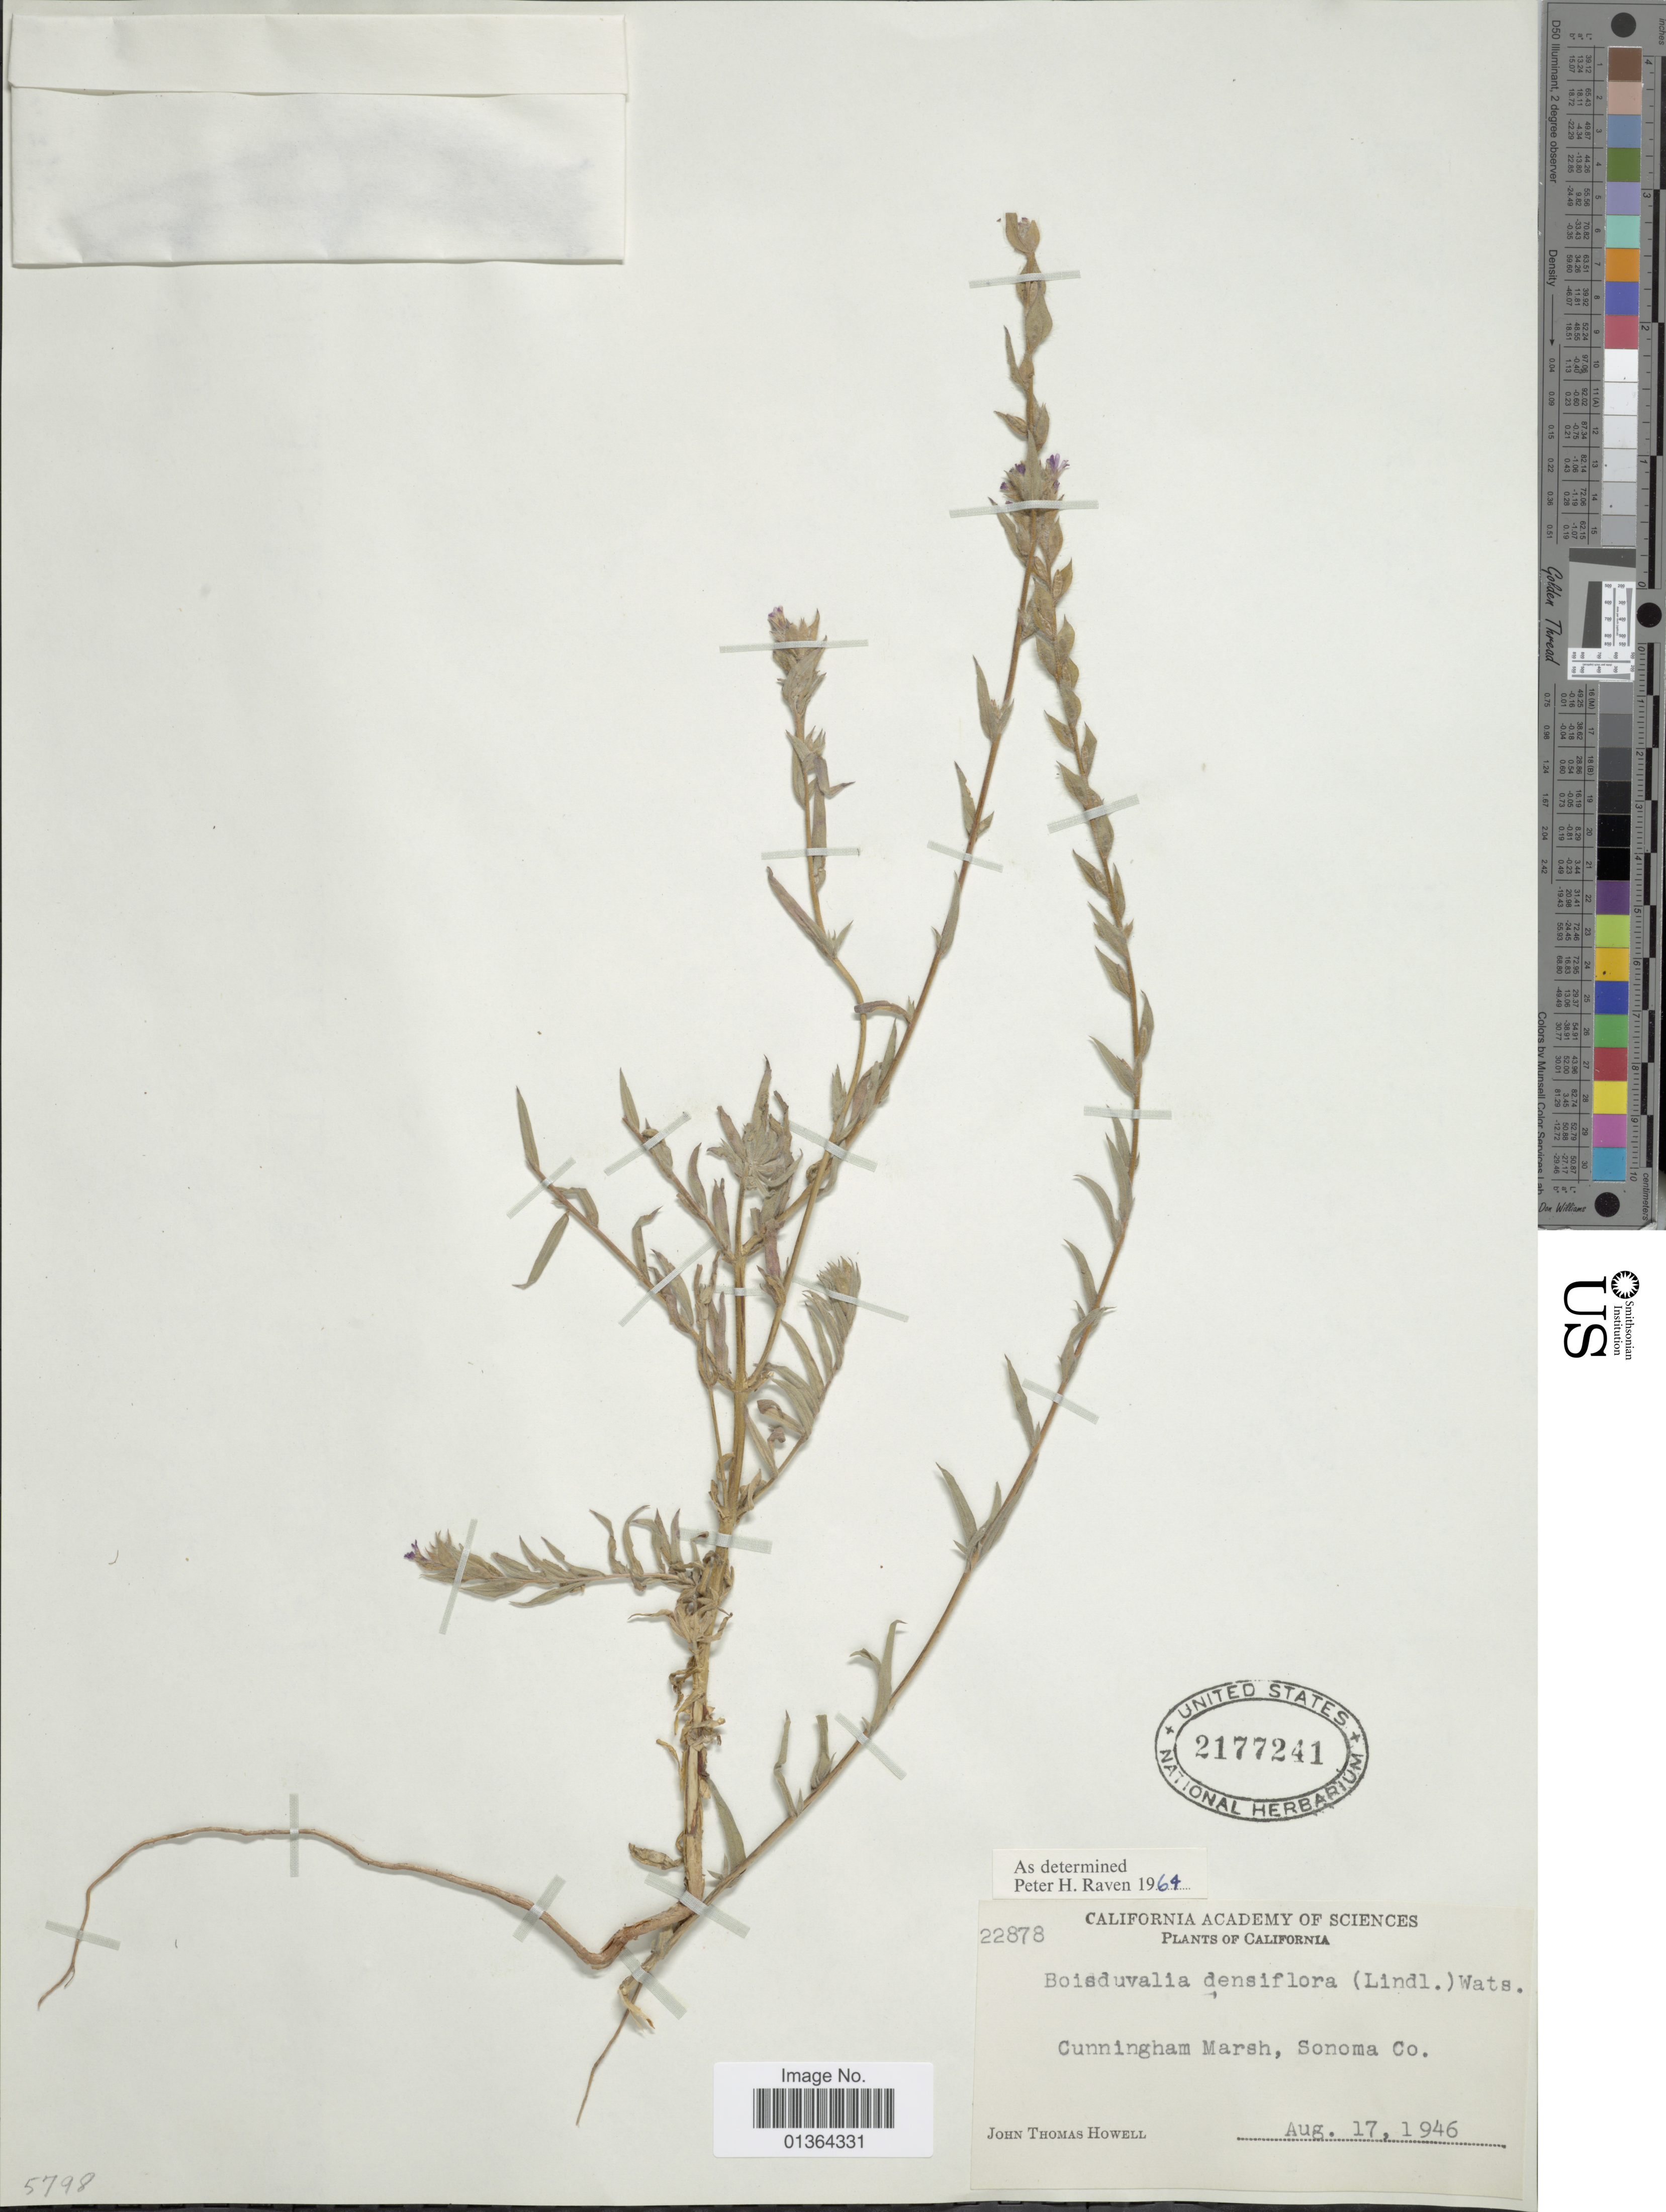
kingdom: Plantae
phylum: Tracheophyta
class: Magnoliopsida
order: Myrtales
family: Onagraceae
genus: Epilobium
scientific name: Epilobium densiflorum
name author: (Lindl.) Hoch & P.H. Raven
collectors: J. T. Howell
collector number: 22878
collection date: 1946-08-17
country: United States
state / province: California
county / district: Sonoma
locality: Cunningham Marsh, Sonoma Co.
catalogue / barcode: US 2177241